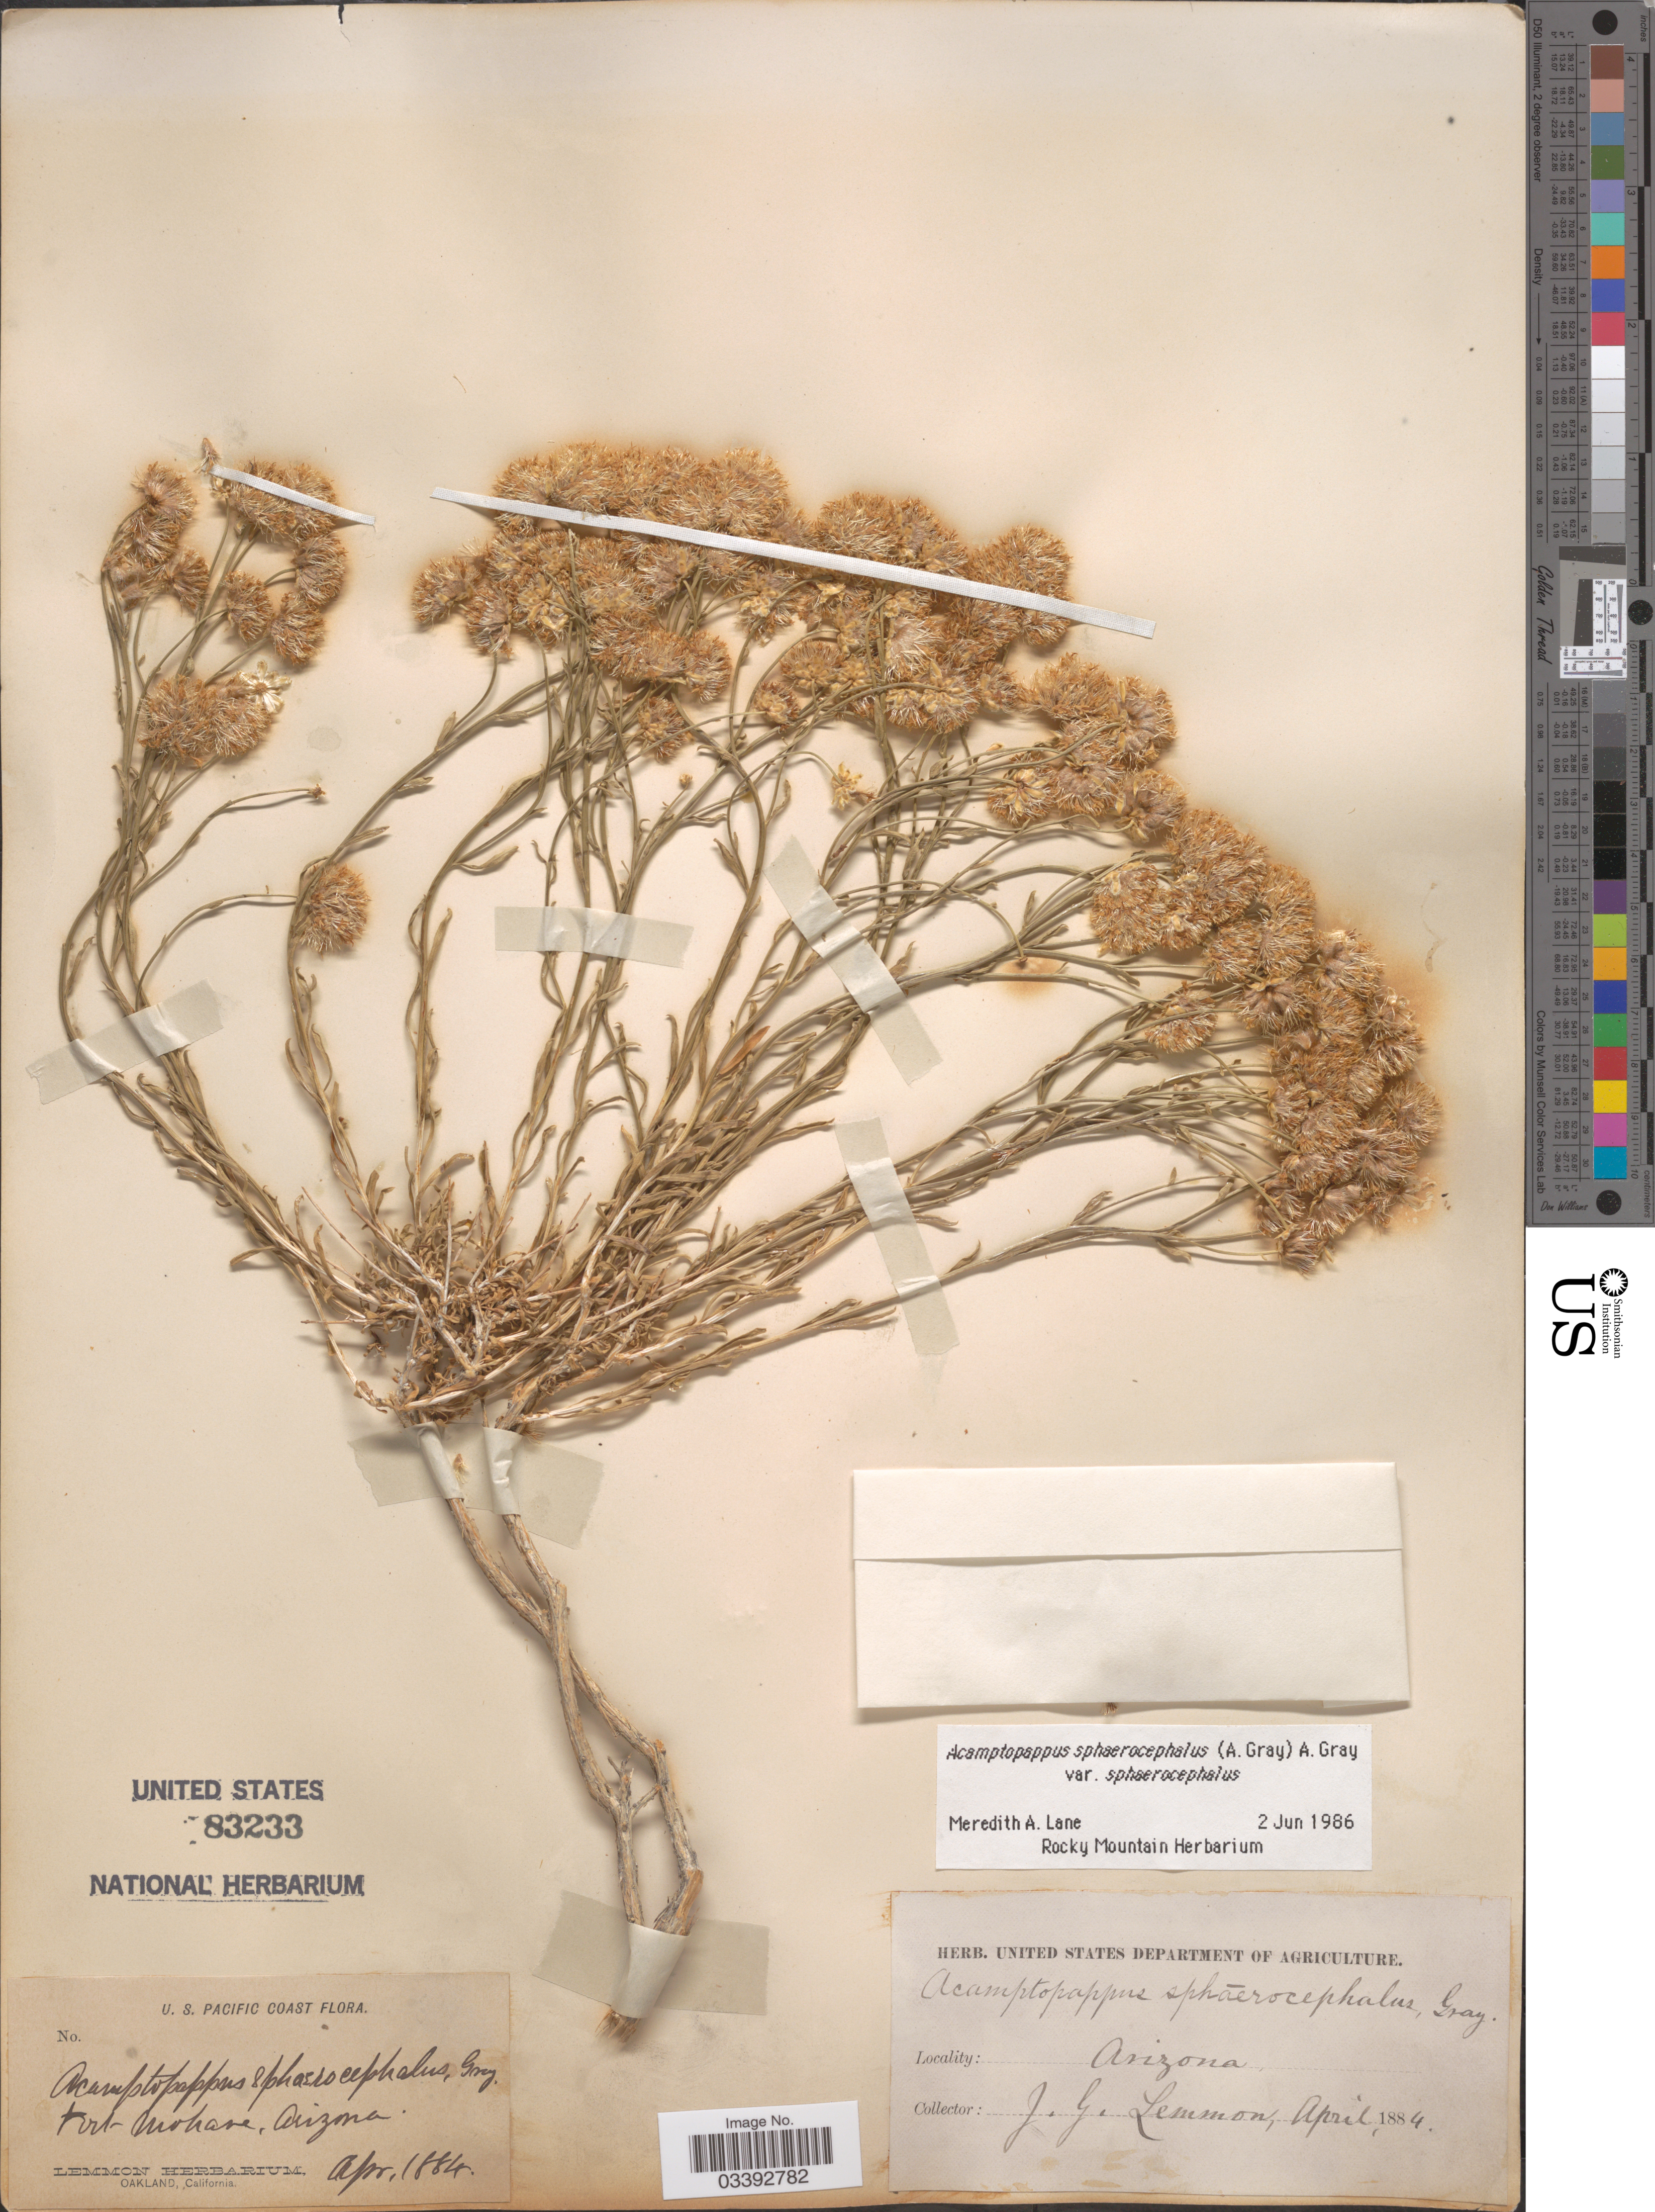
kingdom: Plantae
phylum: Tracheophyta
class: Magnoliopsida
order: Asterales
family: Asteraceae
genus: Acamptopappus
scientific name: Acamptopappus sphaerocephalus var. sphaerocephalus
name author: A. Gray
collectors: J. Lemmon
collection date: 1884-04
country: United States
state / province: Arizona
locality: U.S. Pacific Coast, Fort Mohave.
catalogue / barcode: US 83233